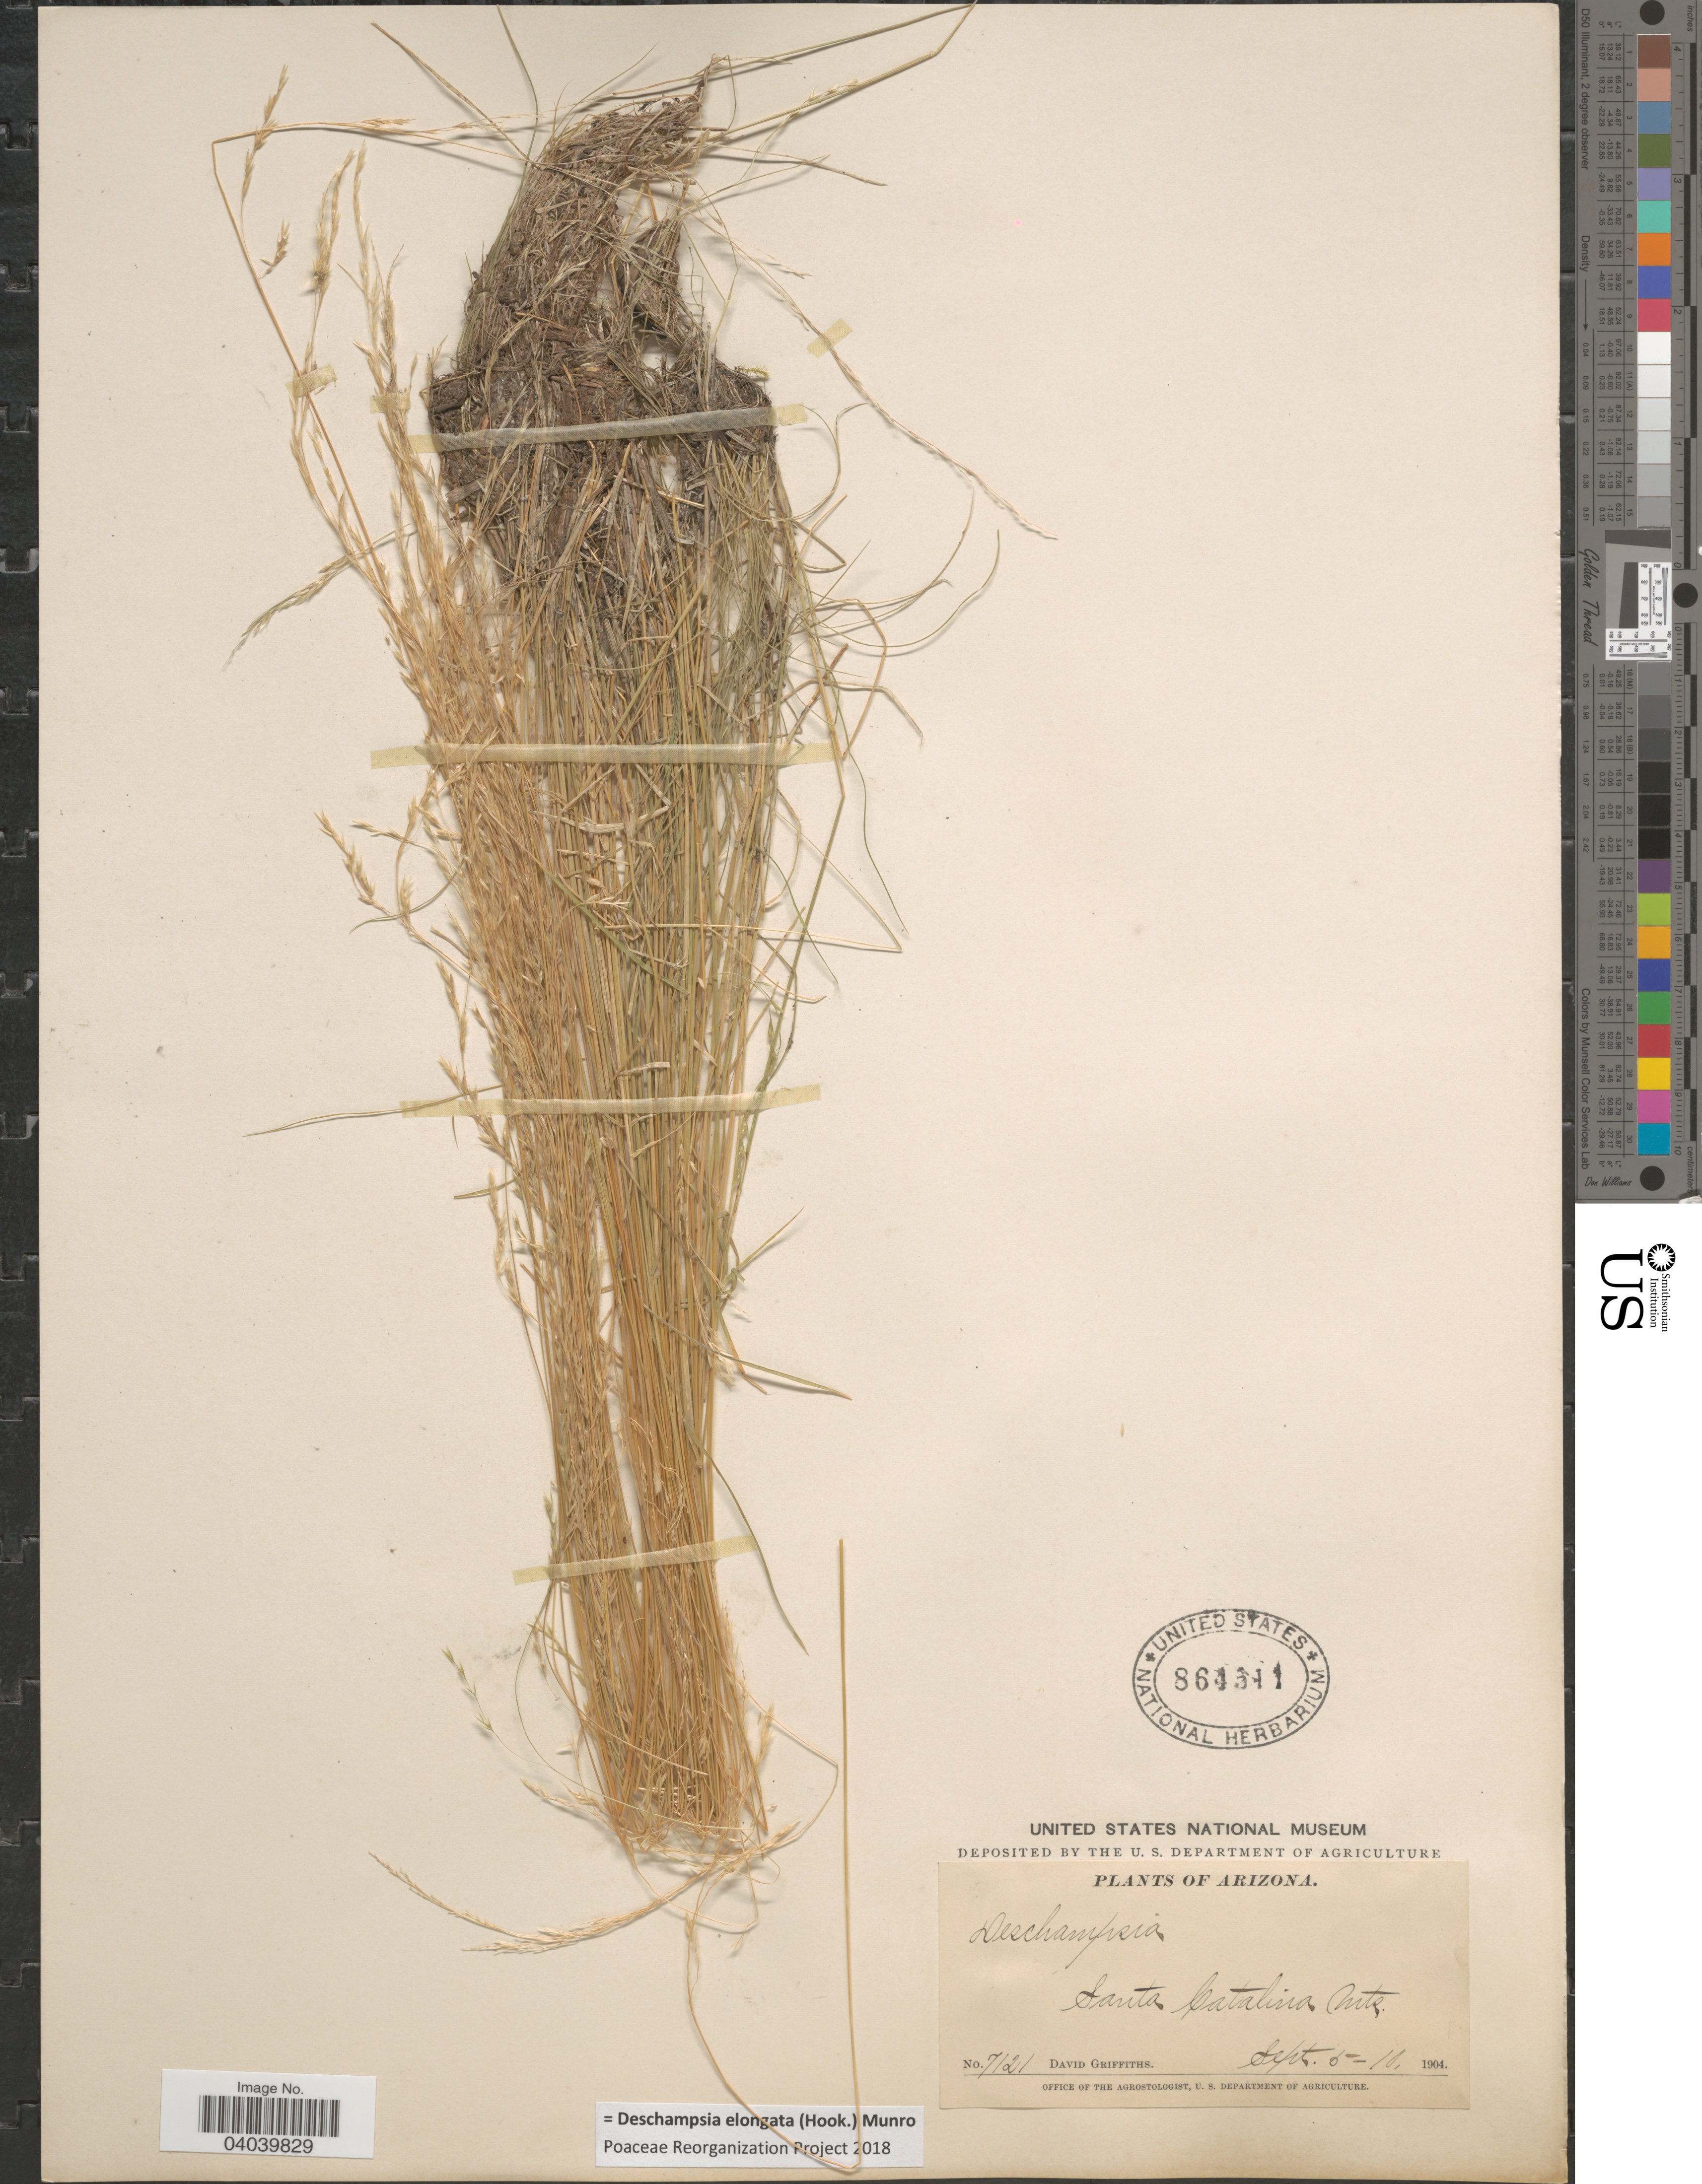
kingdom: Plantae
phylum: Tracheophyta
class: Liliopsida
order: Poales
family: Poaceae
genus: Deschampsia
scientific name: Deschampsia elongata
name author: (Hook.) Munro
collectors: D. Griffiths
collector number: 7121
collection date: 1904-09-05/1904-09-10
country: United States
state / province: Arizona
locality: Santa Catalina Mts.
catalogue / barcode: US 864511